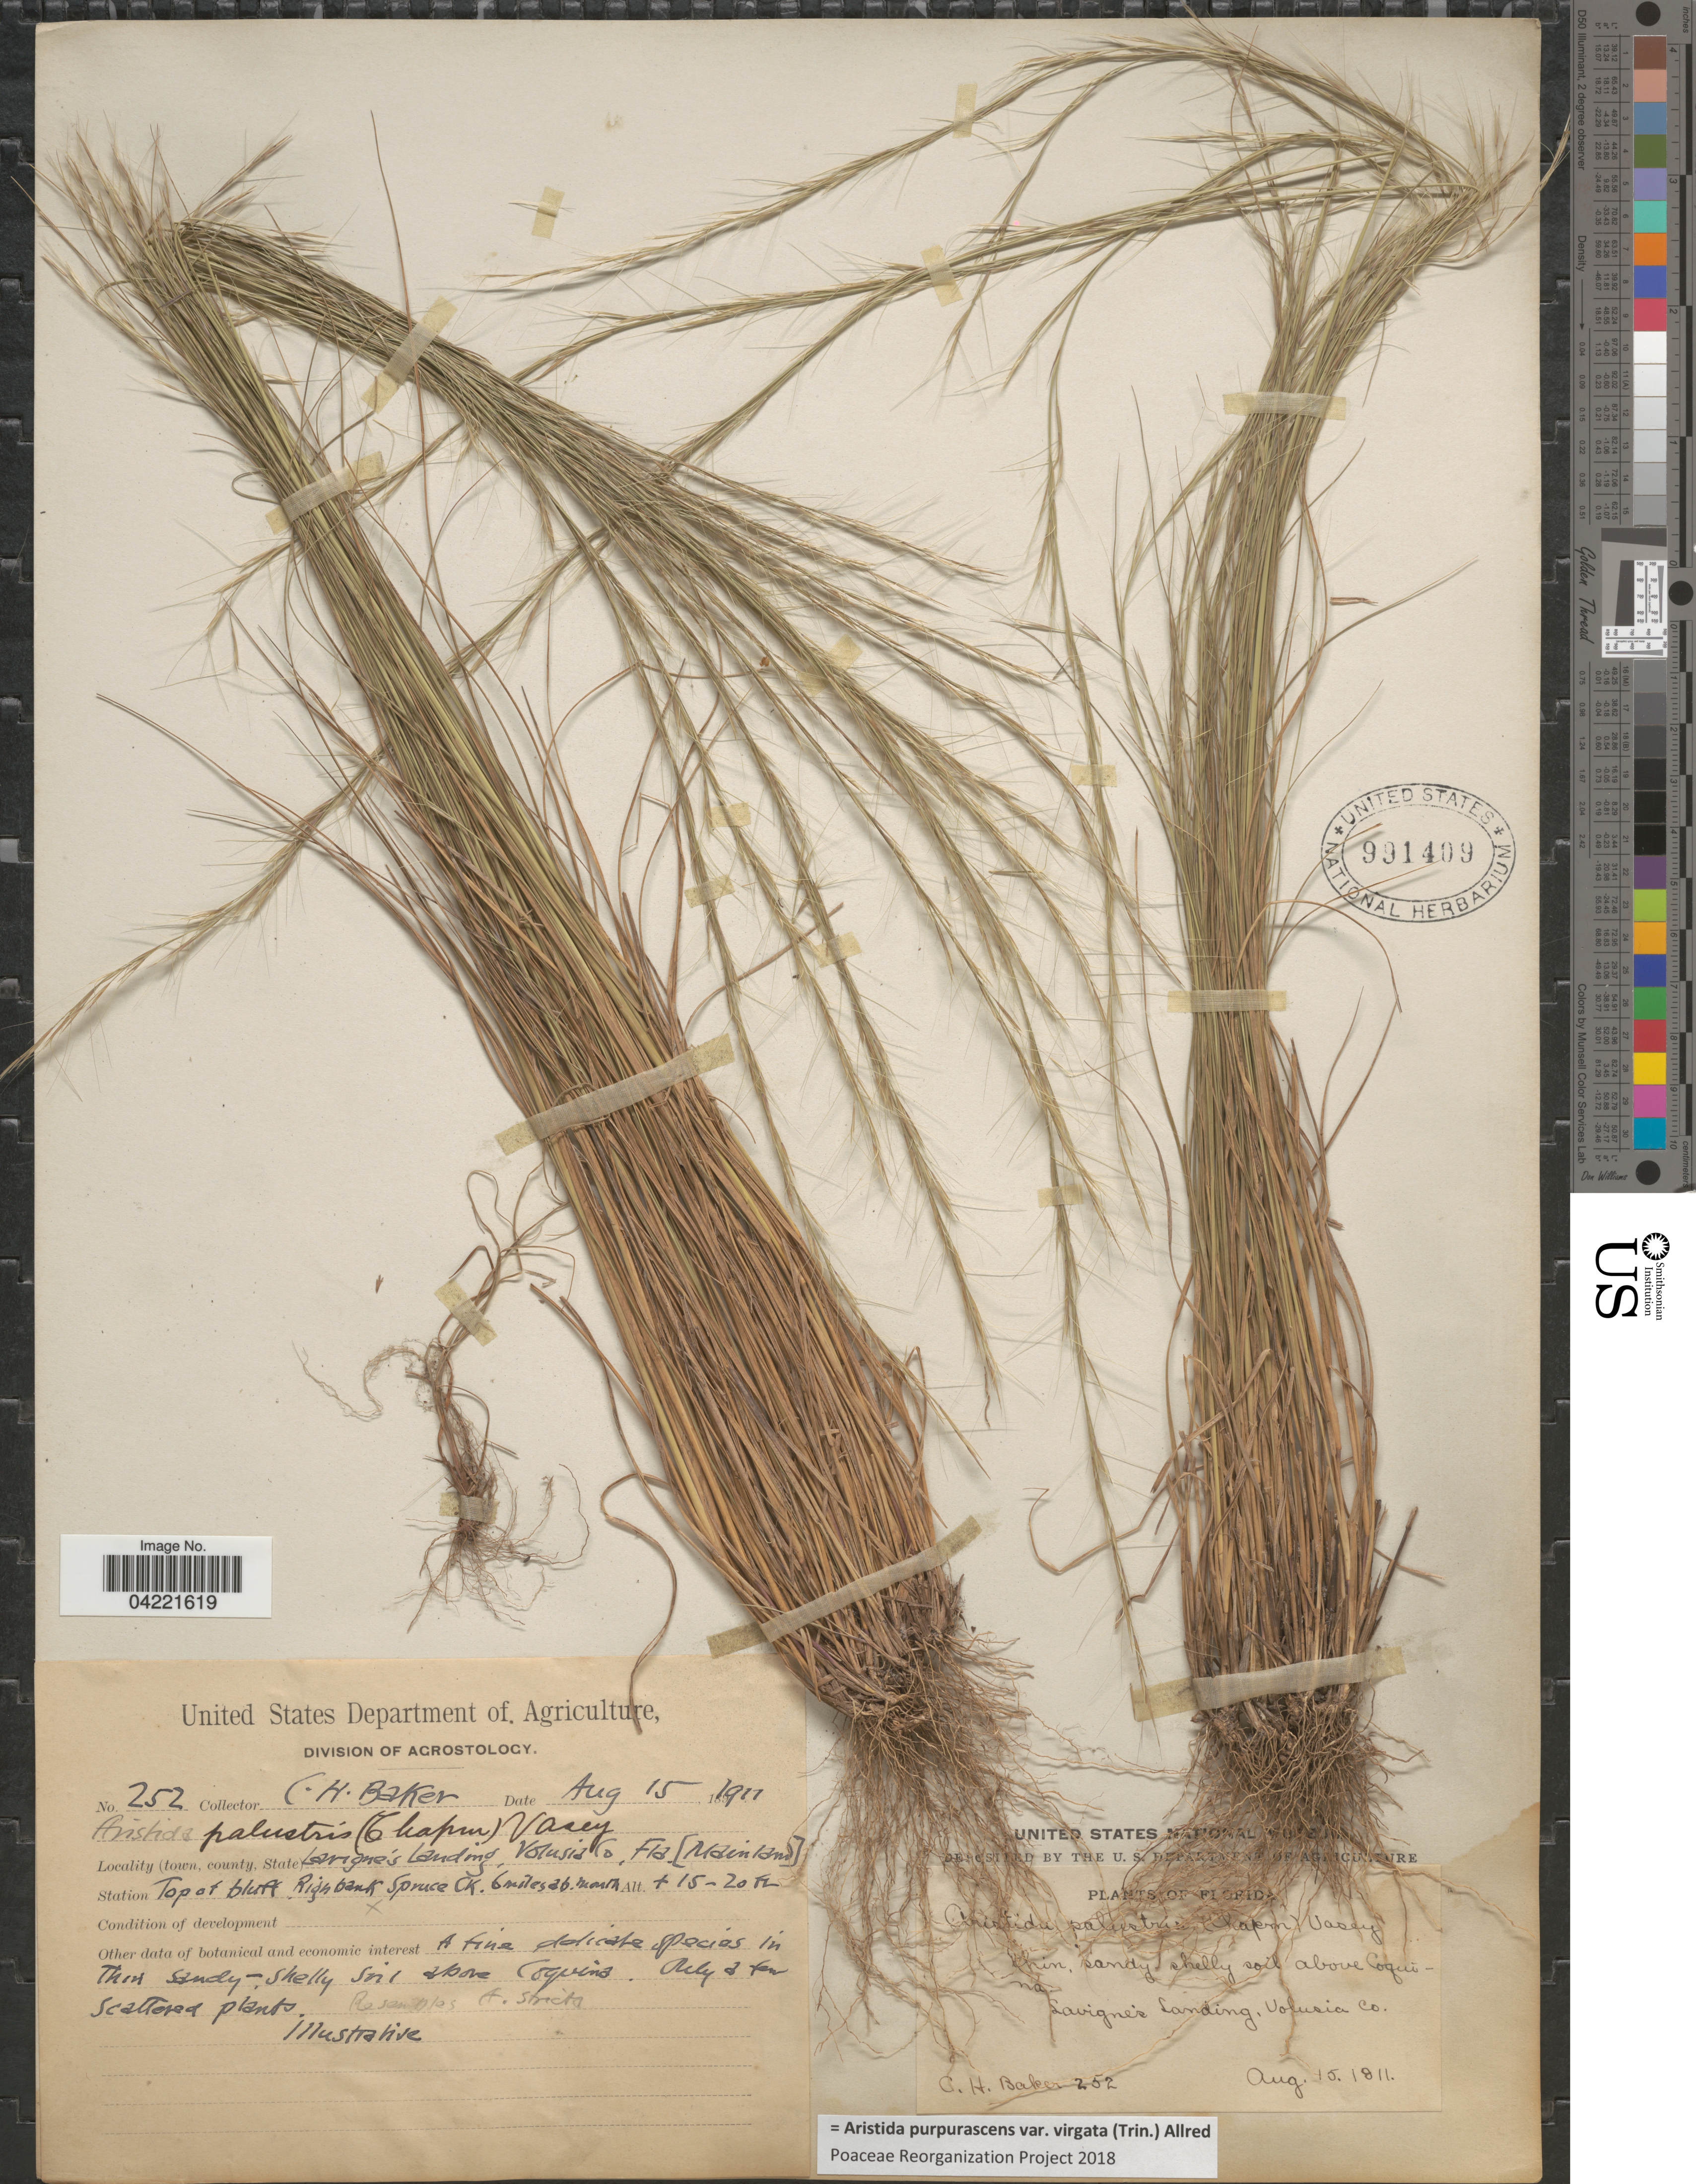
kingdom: Plantae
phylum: Tracheophyta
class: Liliopsida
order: Poales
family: Poaceae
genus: Aristida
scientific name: Aristida purpurascens var. virgata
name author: (Trin.) Allred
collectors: C. H. Baker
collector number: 252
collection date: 1911-08-15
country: United States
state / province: Florida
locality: Lavigne's Landing, Volusia Co. [Mainland]. Top of bluff, righ bank spruce CK 6 miles ab. mouth.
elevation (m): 5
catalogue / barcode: US 991409